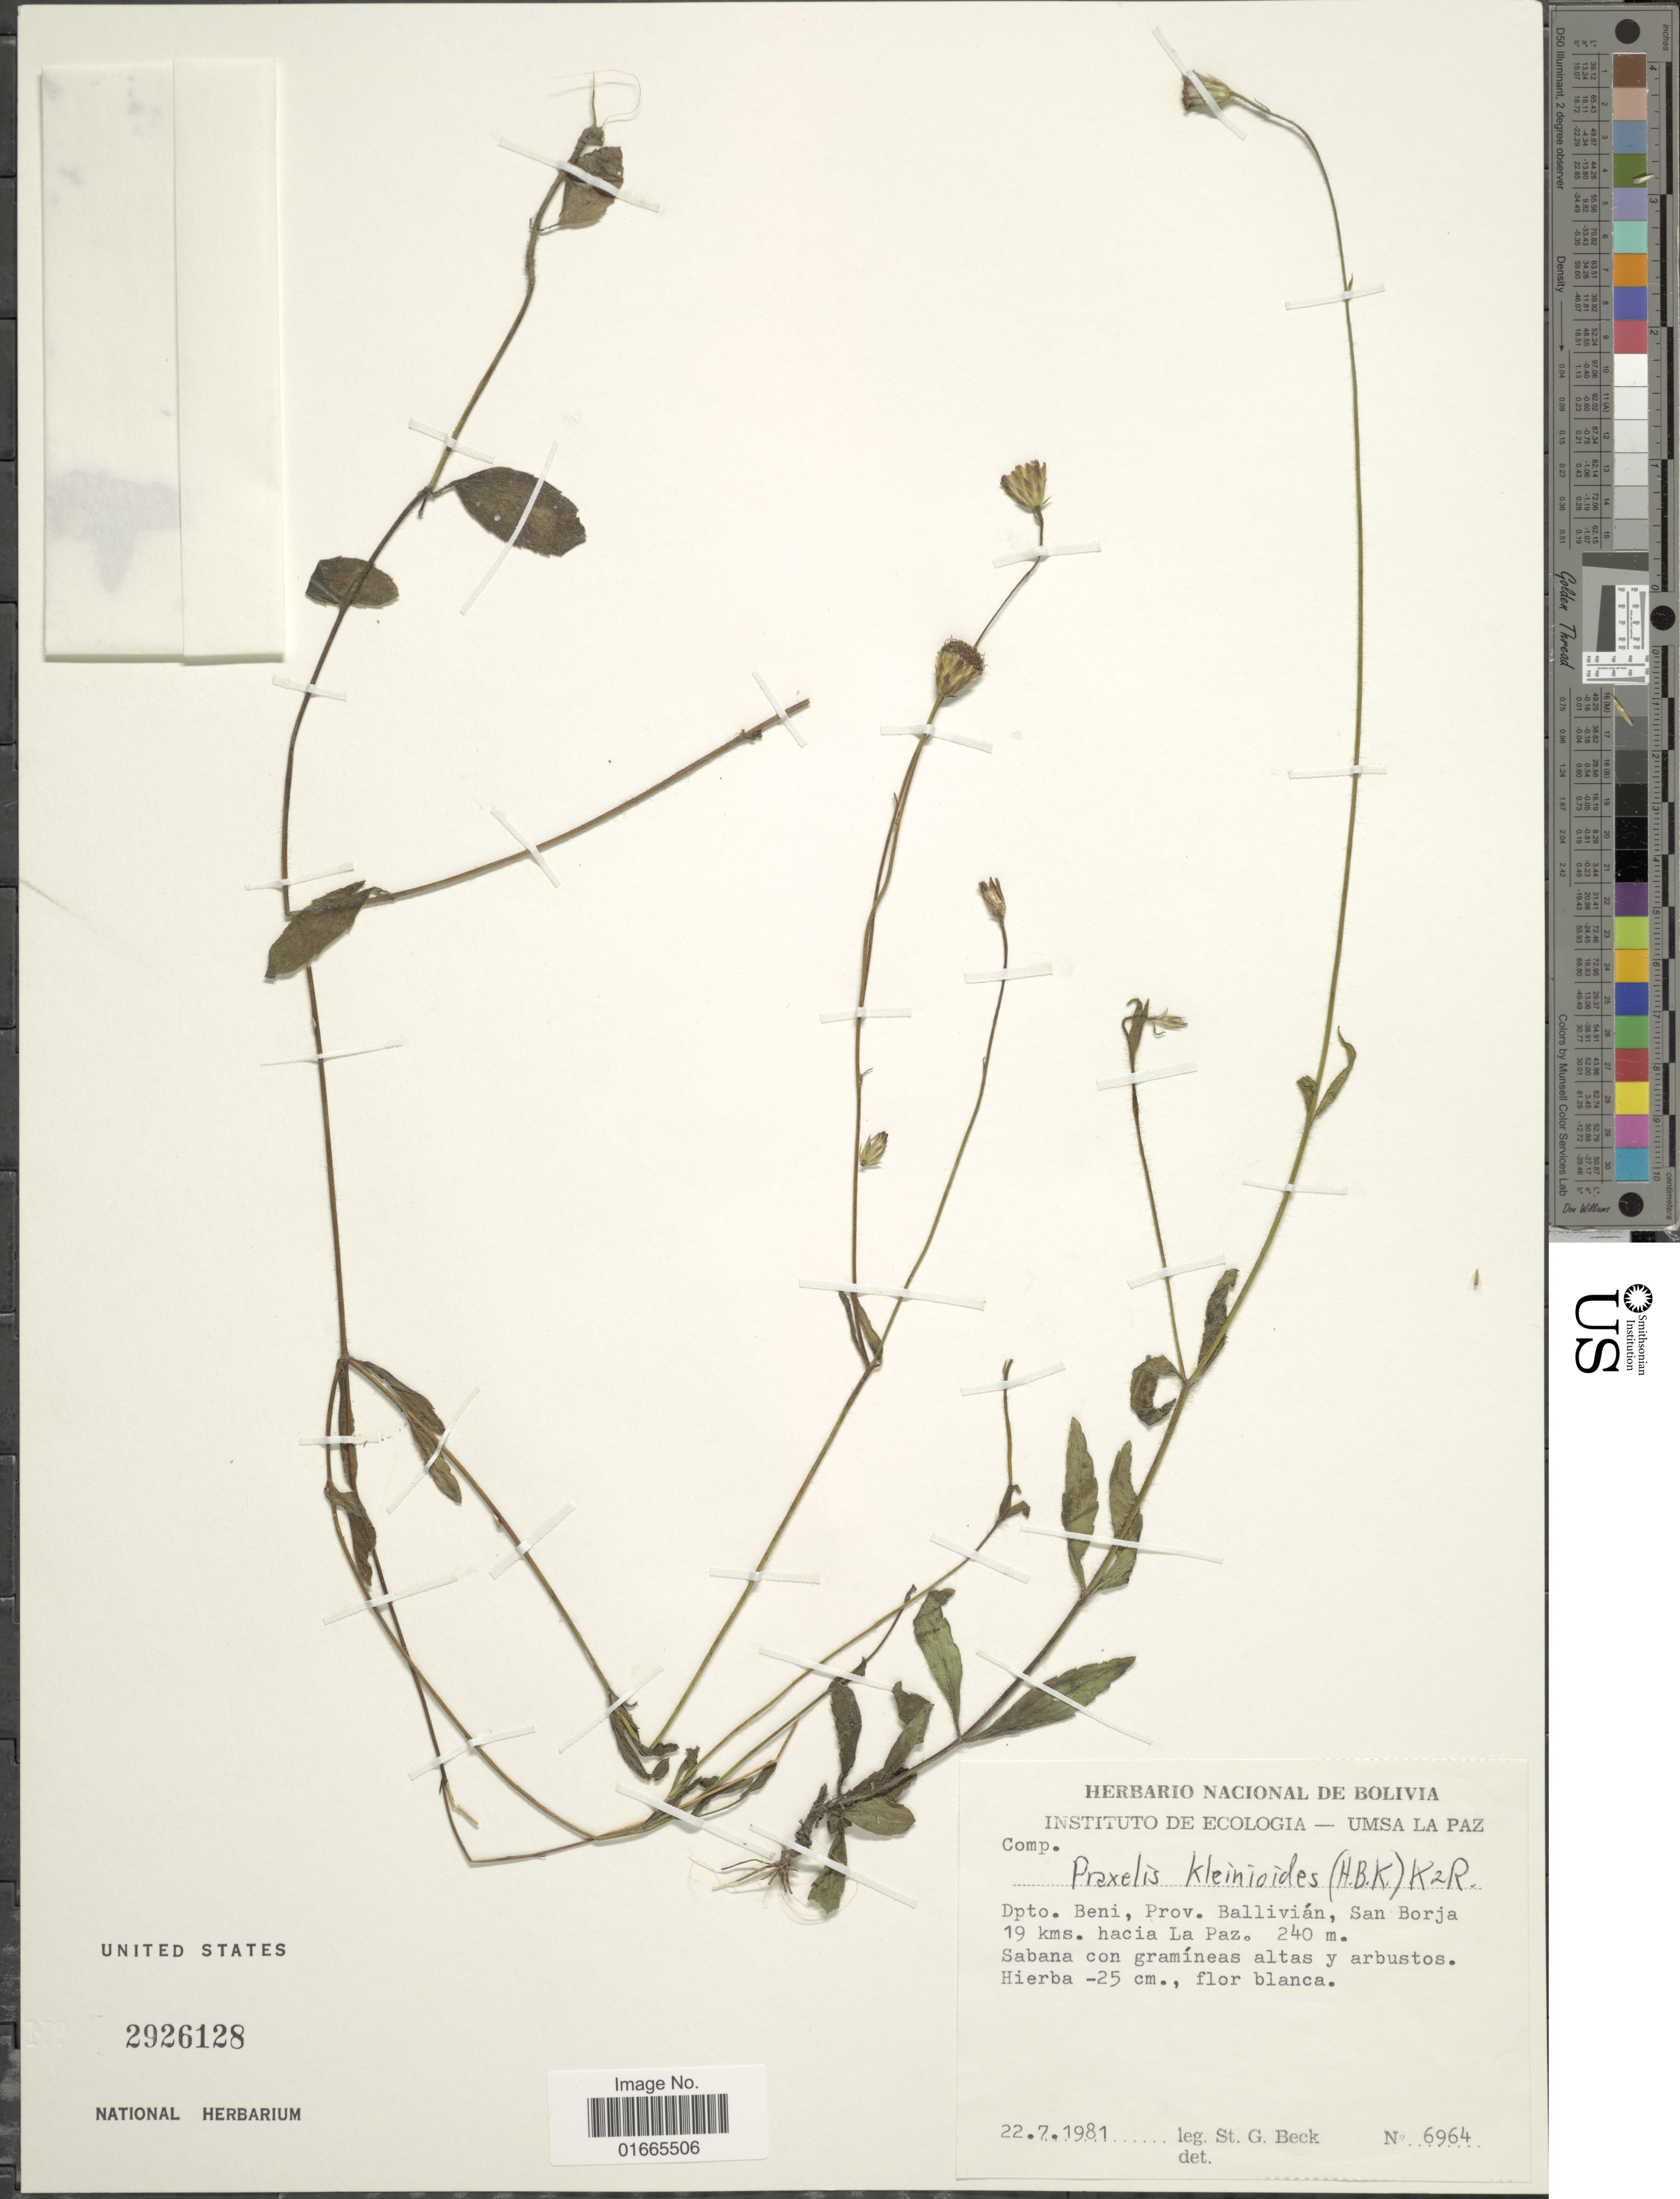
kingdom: Plantae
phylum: Tracheophyta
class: Magnoliopsida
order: Asterales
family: Asteraceae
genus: Praxelis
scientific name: Praxelis kleinioides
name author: (Kunth) Sch. Bip.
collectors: S. G. Beck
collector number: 6964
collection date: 1981-07-22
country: Bolivia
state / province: Beni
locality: Dpto. Beni. Prov. Ballivián, San Borja 19 kms. hacia La Paz.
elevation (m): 240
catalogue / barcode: US 2926128